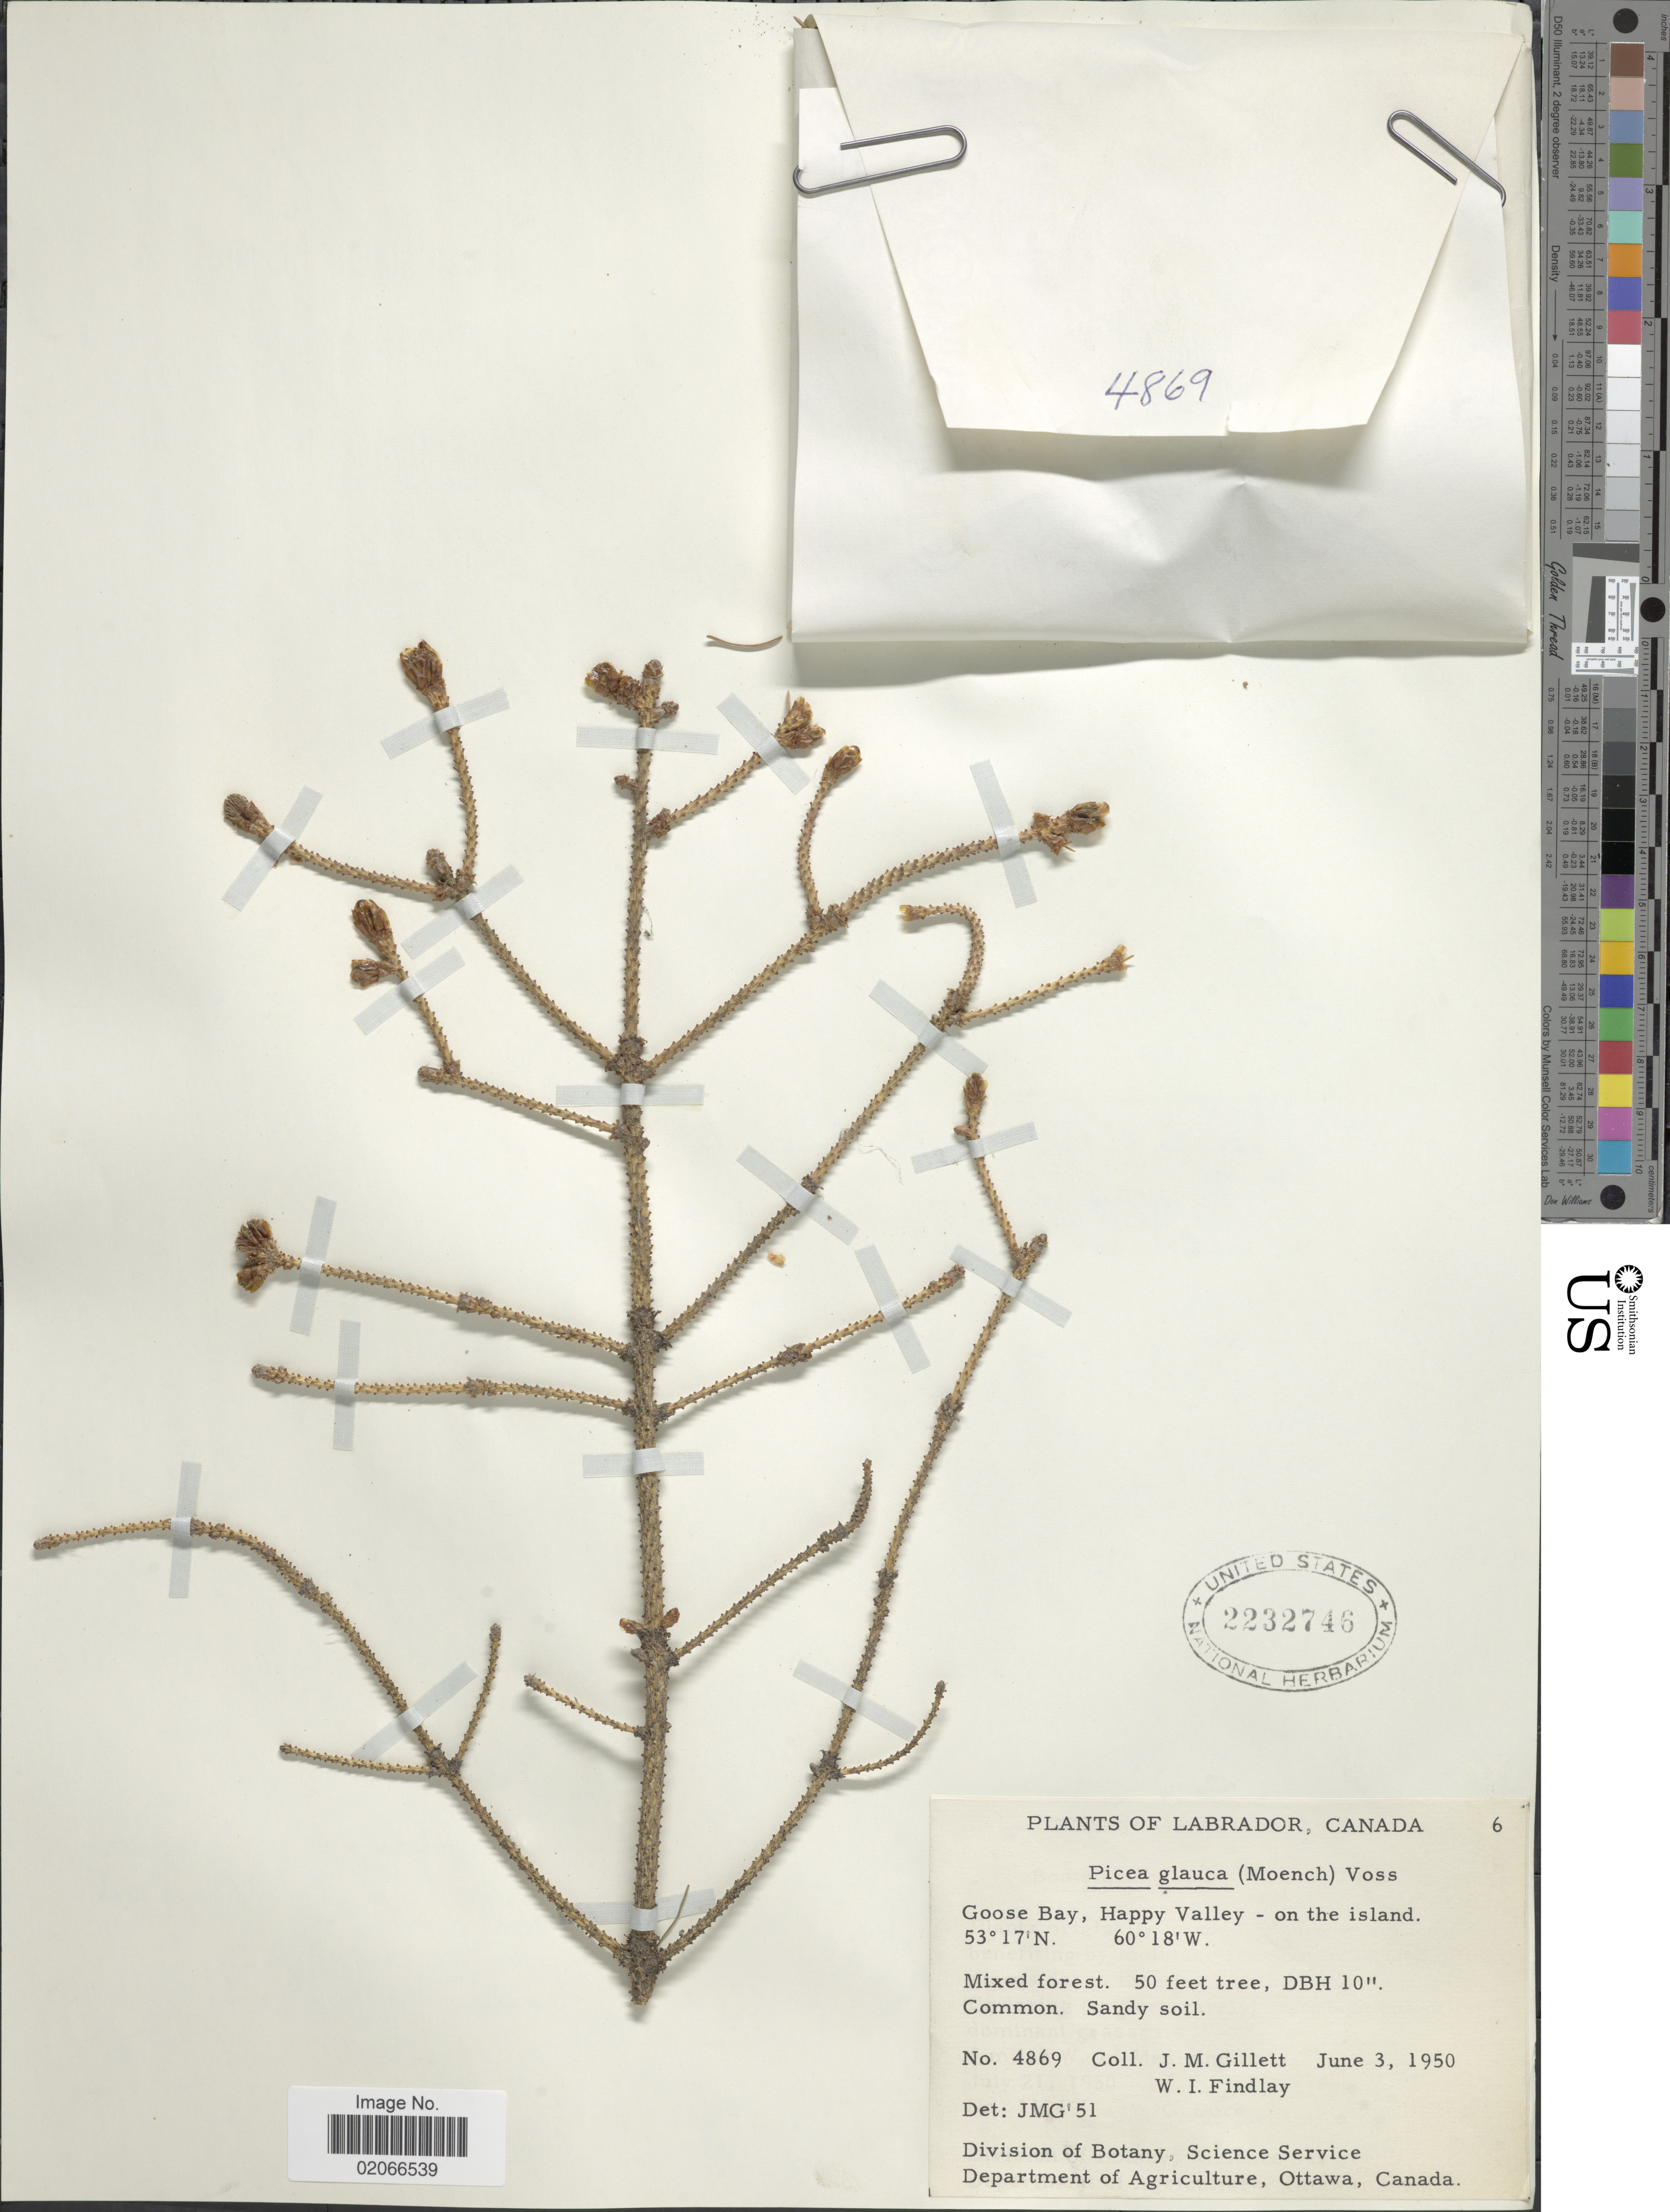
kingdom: Plantae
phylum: Tracheophyta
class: Pinopsida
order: Pinales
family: Pinaceae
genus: Picea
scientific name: Picea glauca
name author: (Moench) Voss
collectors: J. M. Gillett & W. Findlay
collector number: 4869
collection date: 1950-06-03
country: Canada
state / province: Newfoundland and Labrador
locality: Labrador, Goose Bay, Happy Valley- on the island, mixed forest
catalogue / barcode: US 2232746